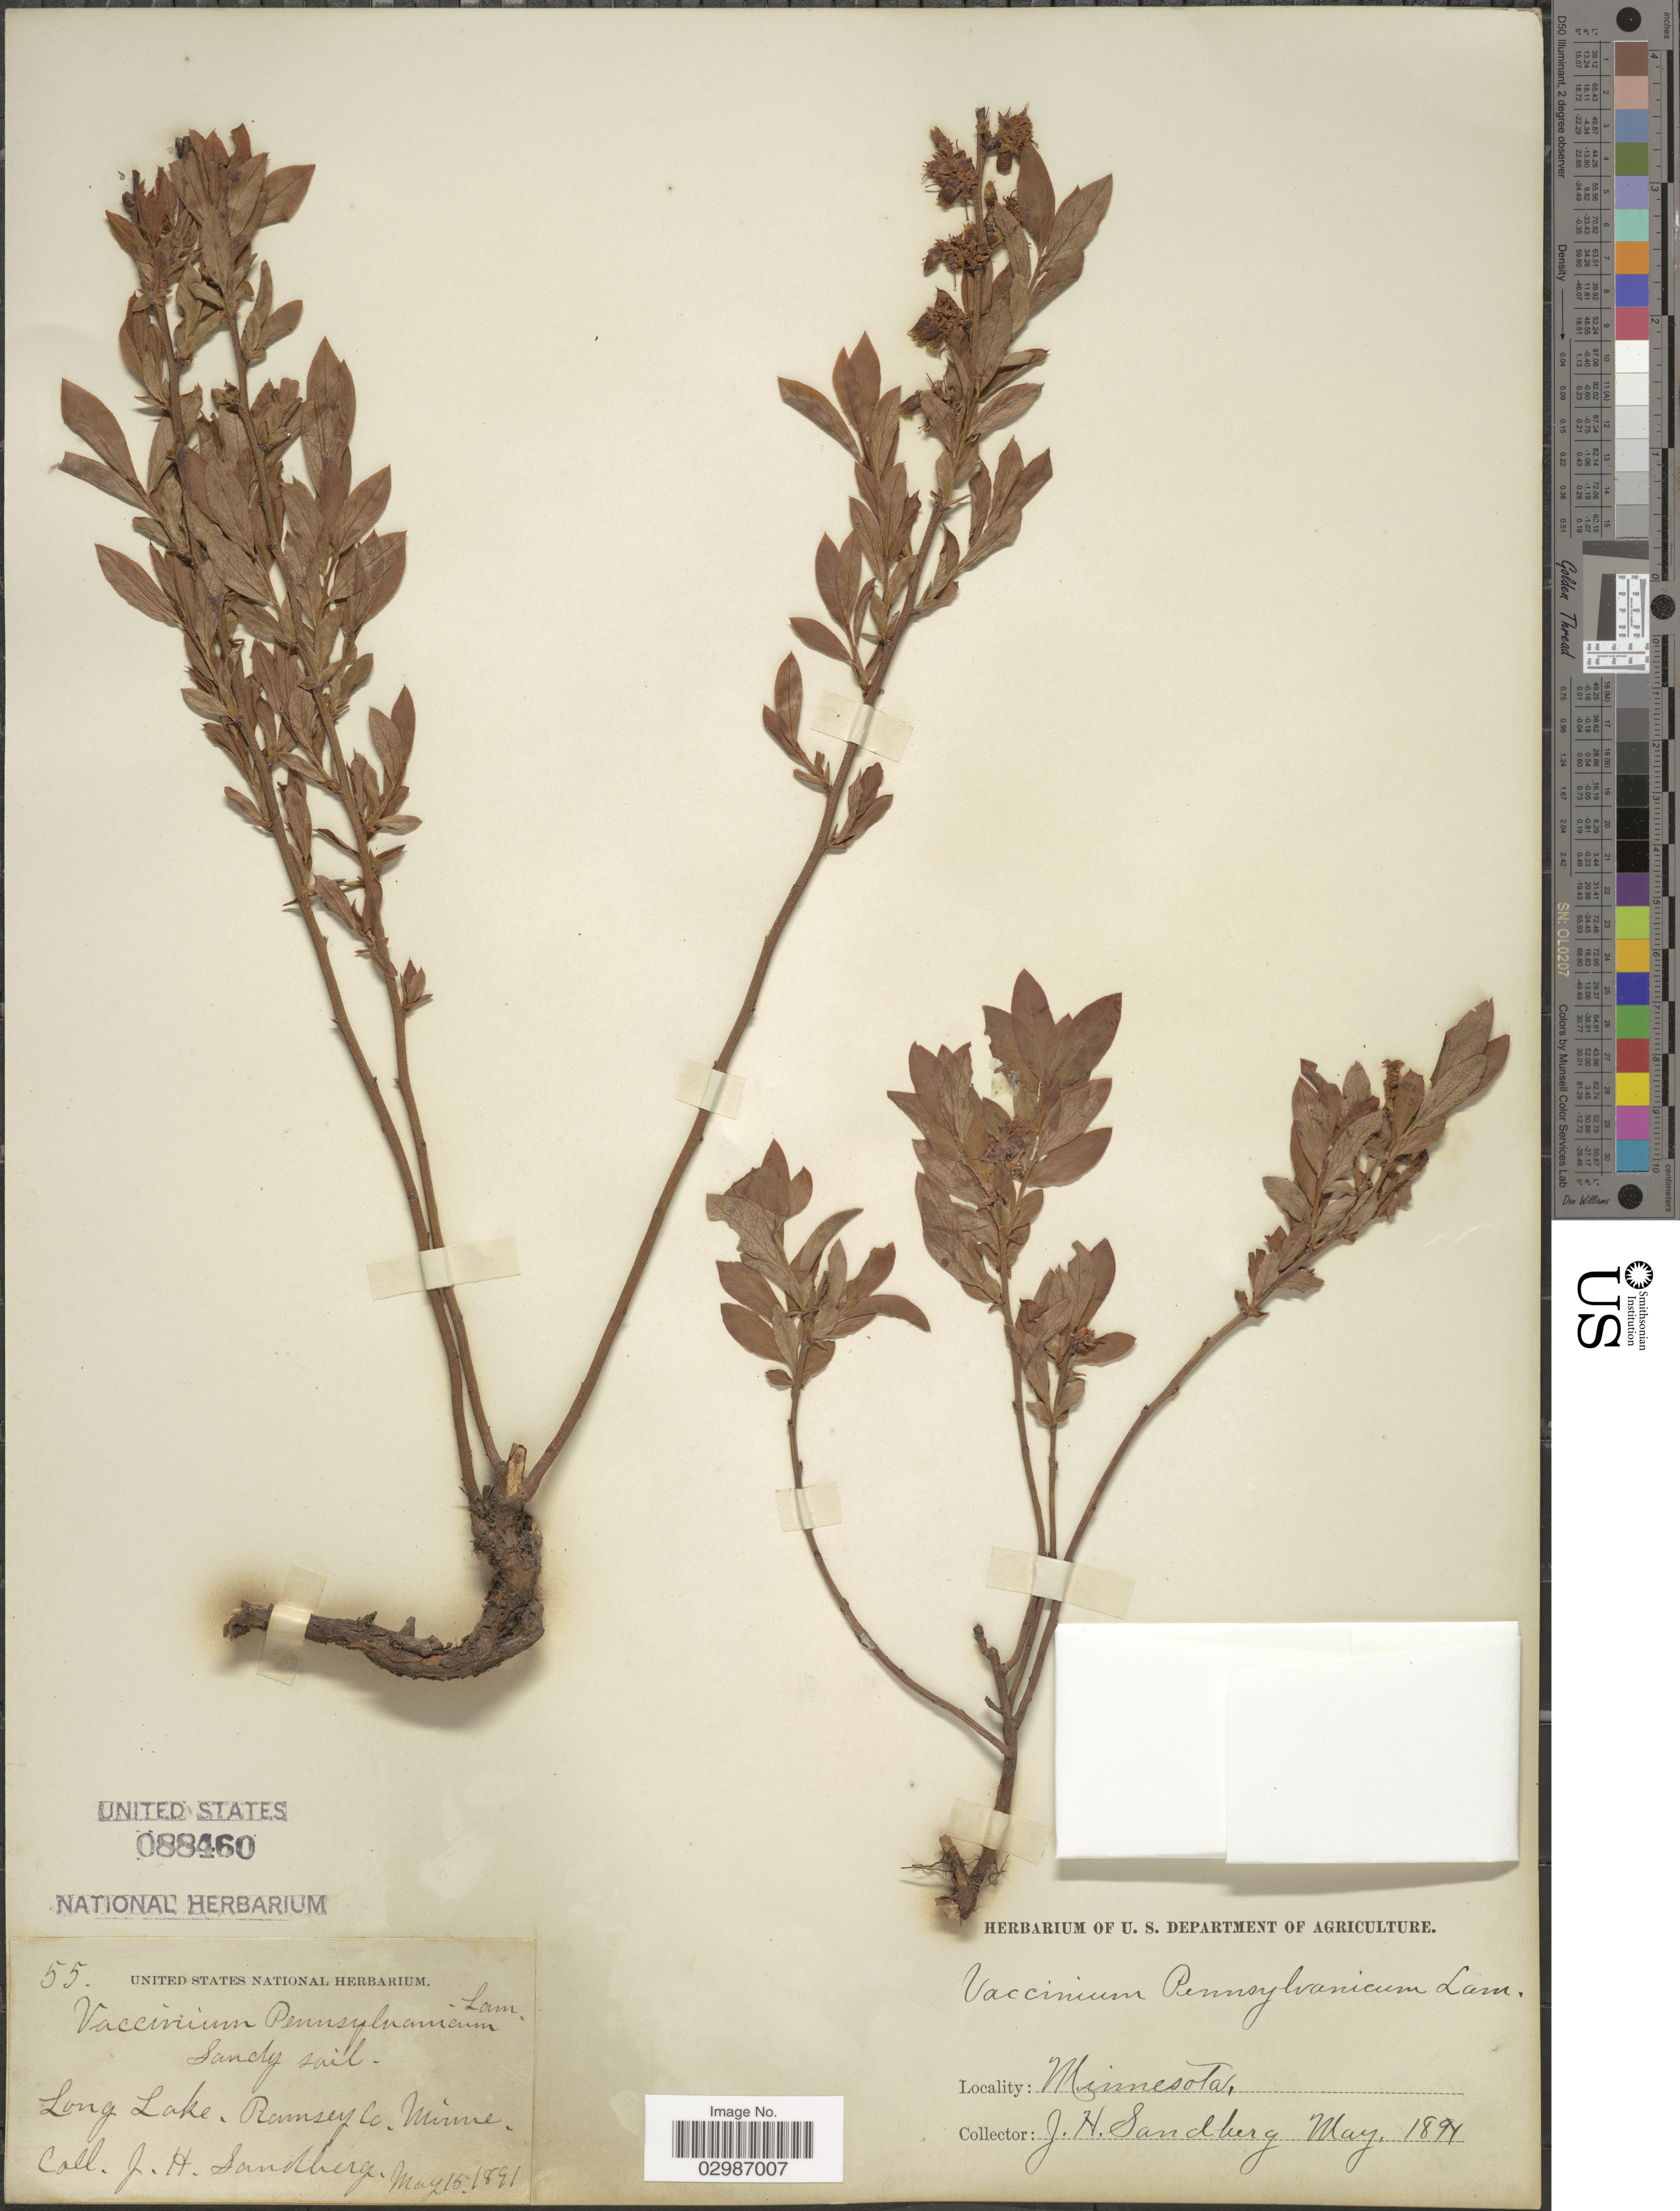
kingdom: Plantae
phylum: Tracheophyta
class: Magnoliopsida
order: Ericales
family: Ericaceae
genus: Vaccinium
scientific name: Vaccinium angustifolium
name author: Aiton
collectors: J. Sanberg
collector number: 55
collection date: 1891-05-15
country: United States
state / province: Minnesota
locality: Long Lake, Ramsey Co.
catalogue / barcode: US 88460